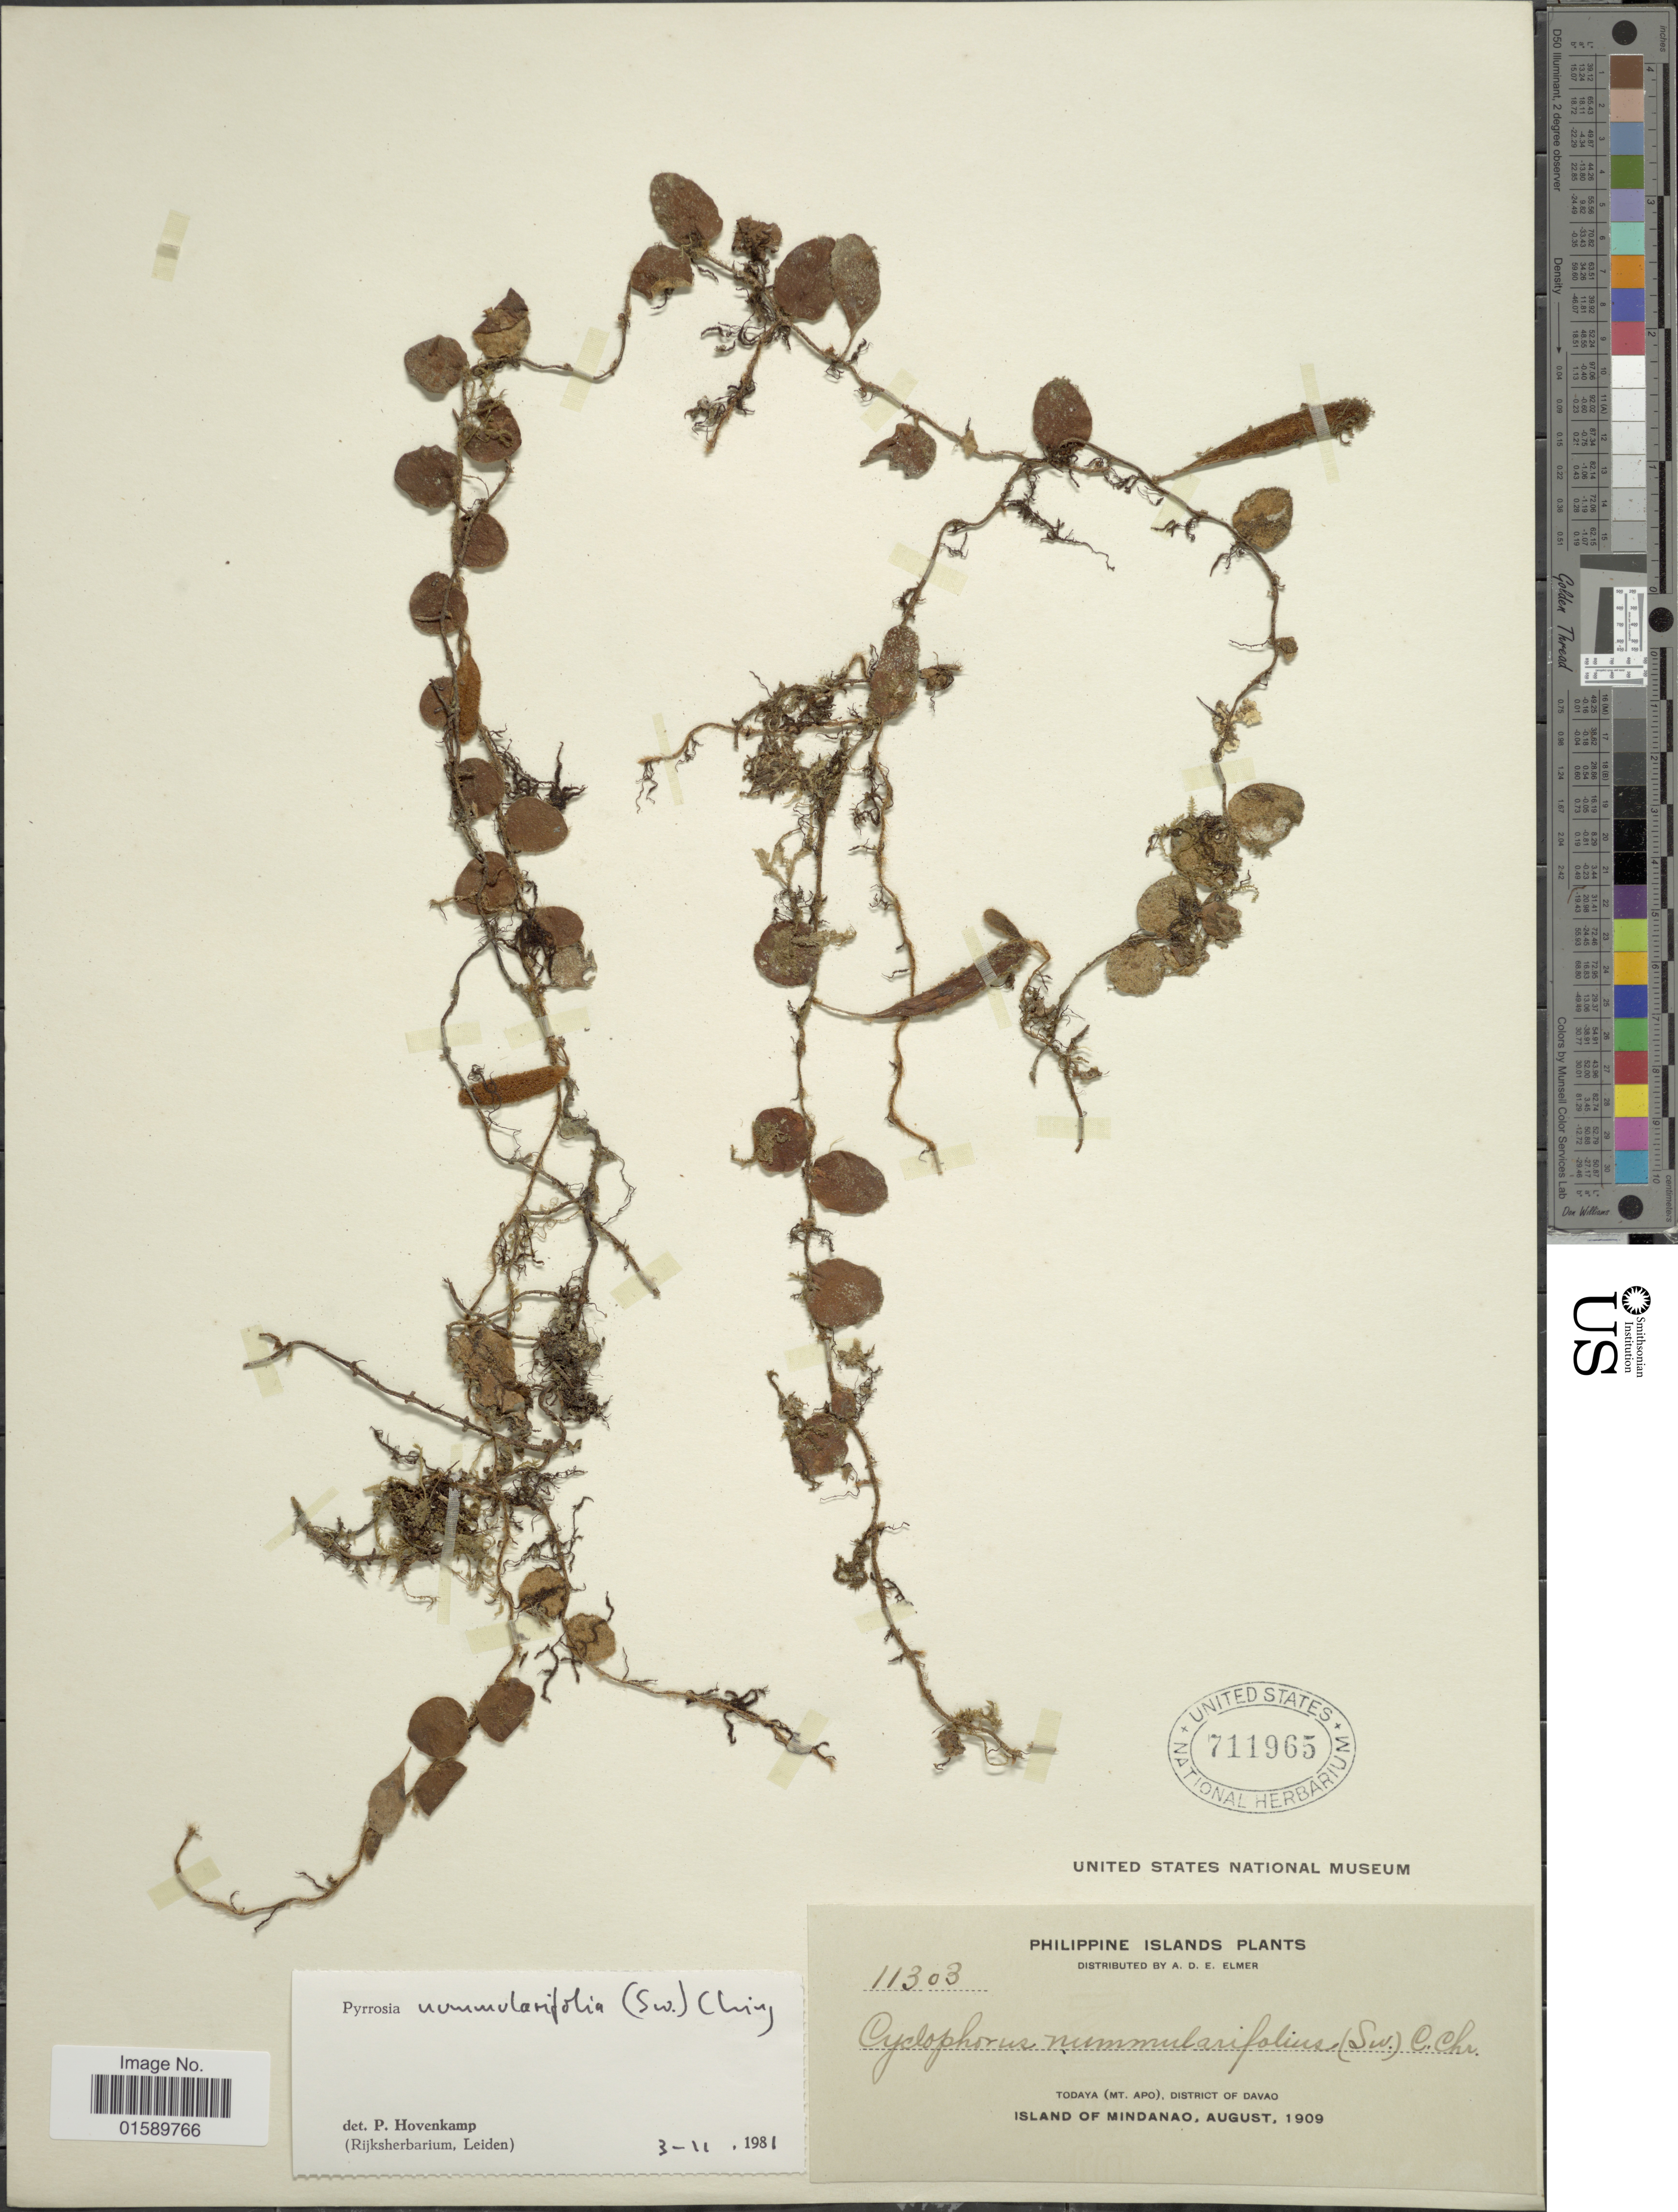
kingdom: Plantae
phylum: Tracheophyta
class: Polypodiopsida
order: Polypodiales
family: Polypodiaceae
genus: Pyrrosia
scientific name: Pyrrosia nummularifolia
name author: (Sw.) Ching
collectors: A. D. E. Elmer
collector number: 11303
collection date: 1909-08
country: Philippines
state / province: Davao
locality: Todaya (Mt. Apo), District of Davao. Island of Mindanao.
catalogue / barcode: US 711965